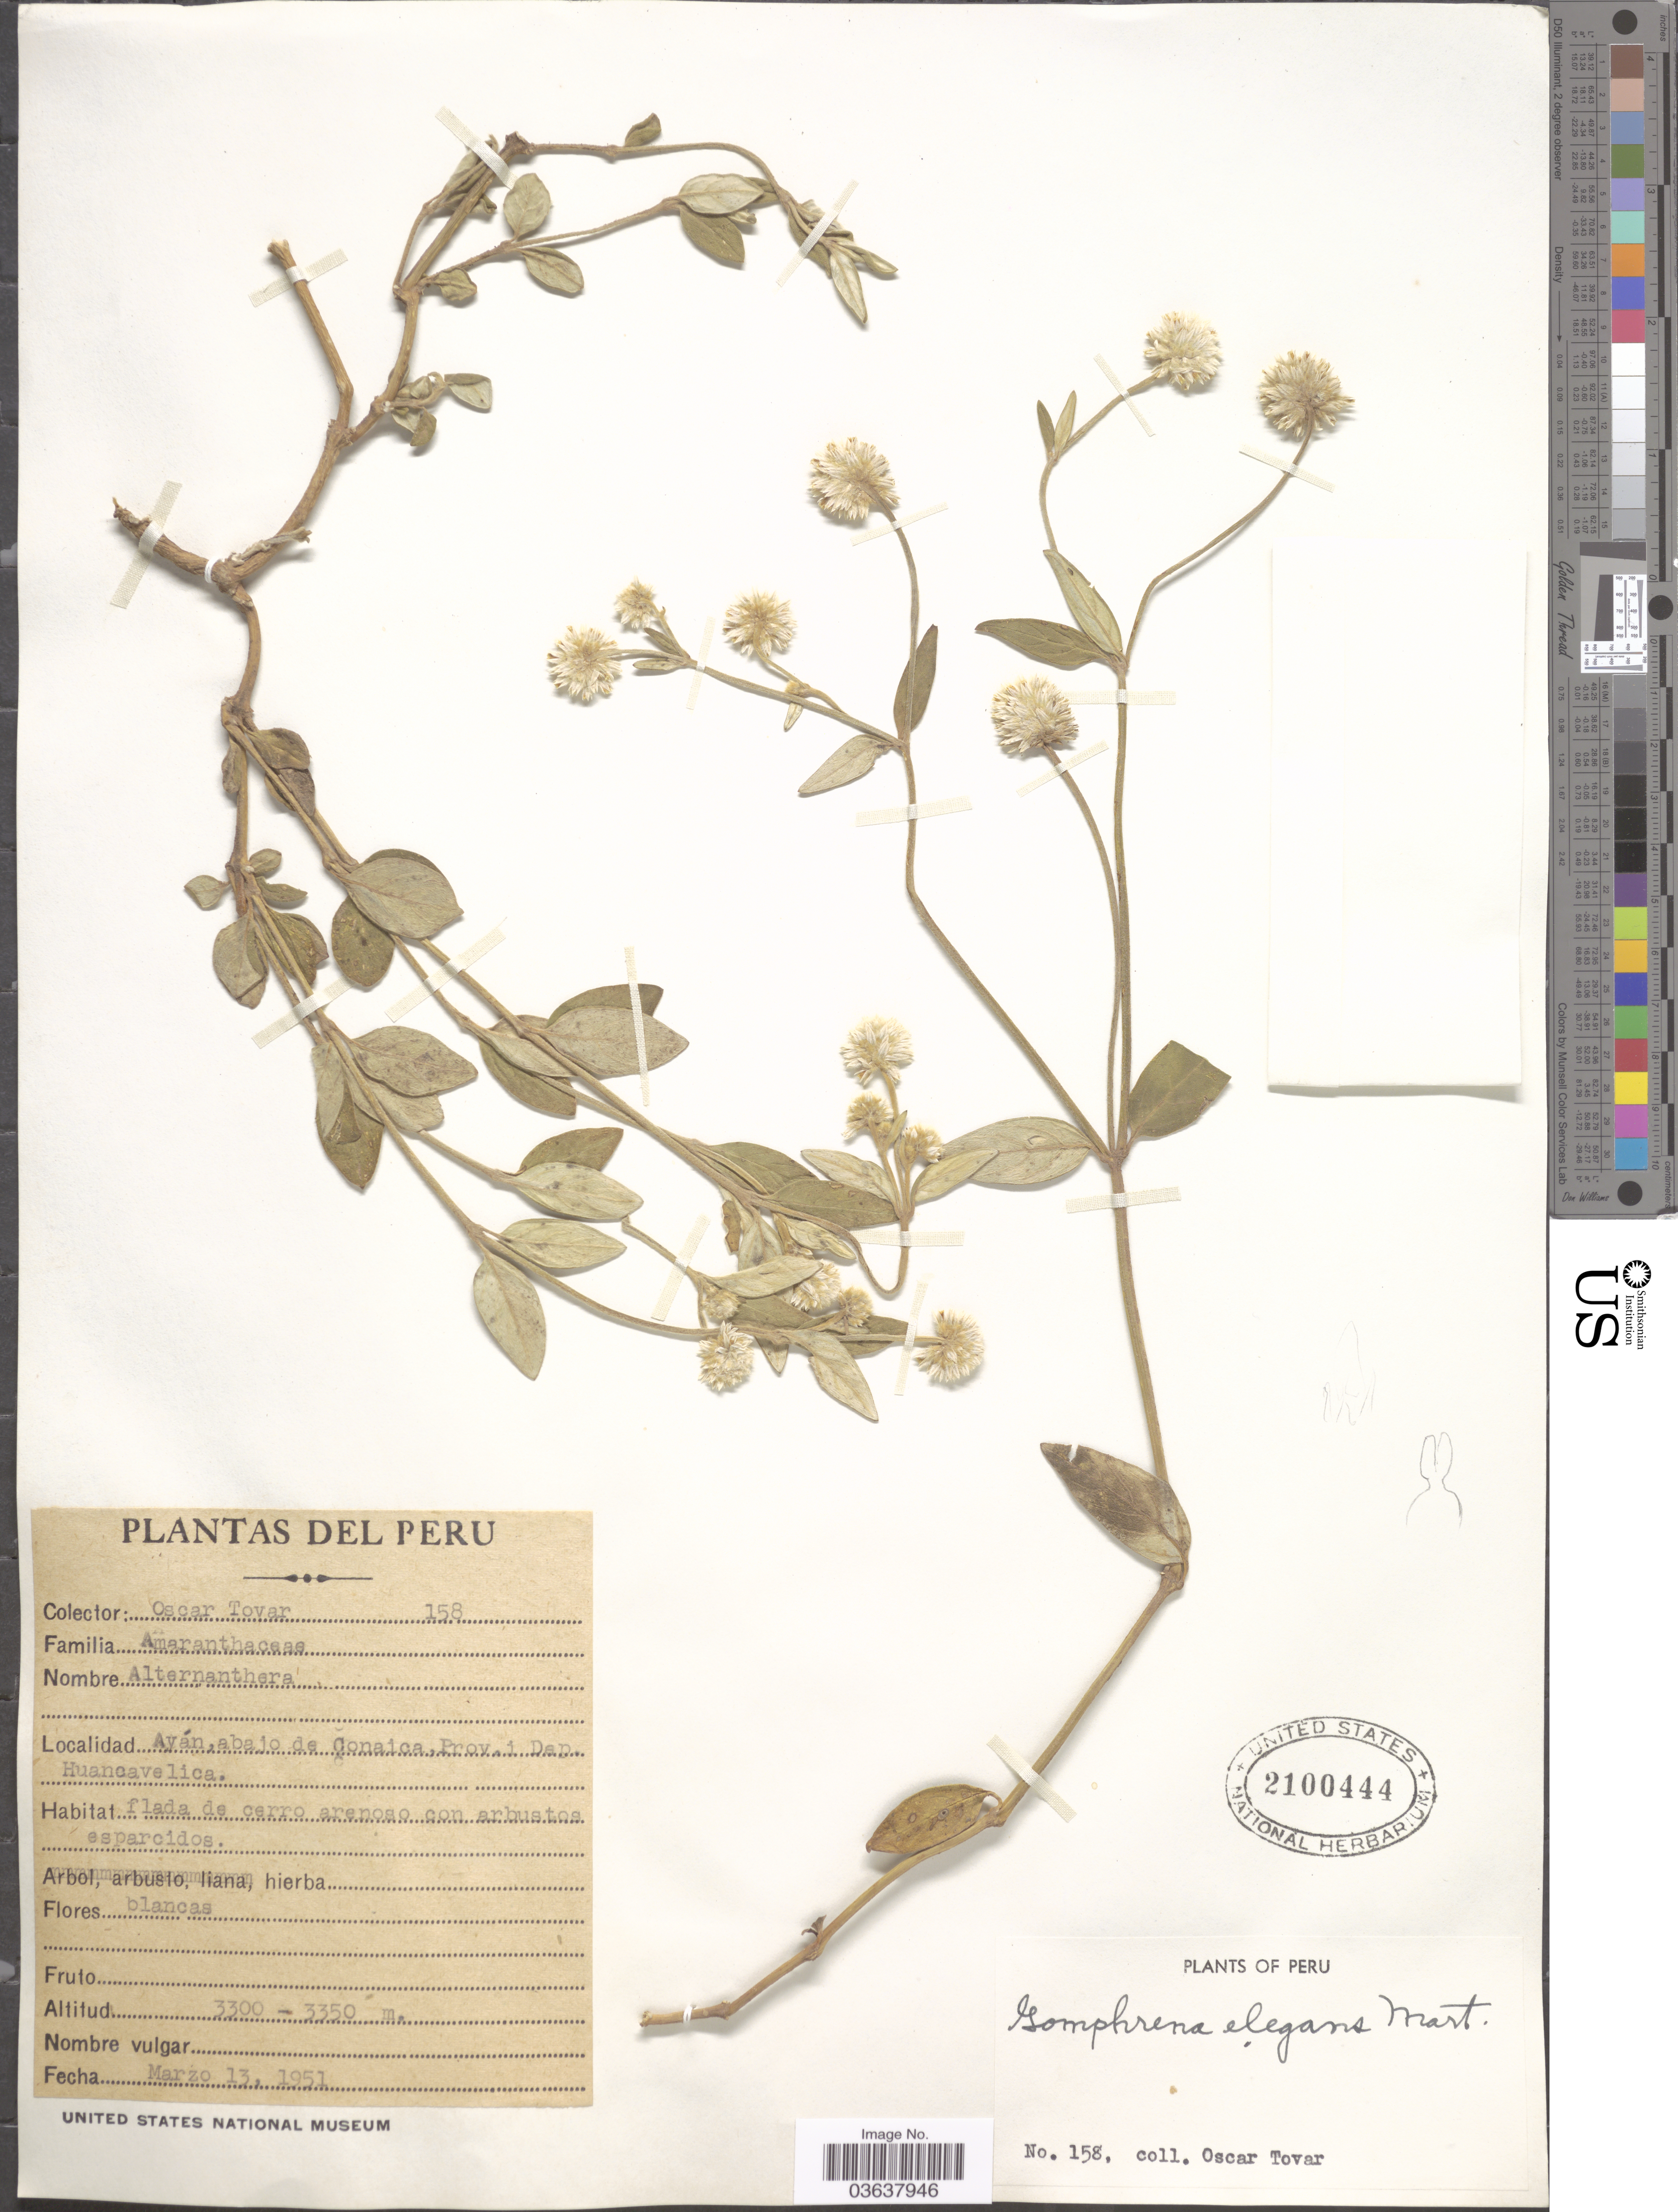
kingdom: Plantae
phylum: Tracheophyta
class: Magnoliopsida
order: Caryophyllales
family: Amaranthaceae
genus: Gomphrena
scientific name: Gomphrena elegans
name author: Mart.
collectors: Ó. Tovar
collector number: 158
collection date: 1951-03-13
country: Peru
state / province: Huancavelica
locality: Ayán, abajo de Gonaica, Prov. i Dep. Huancavelica.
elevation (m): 3300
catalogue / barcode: US 2100444